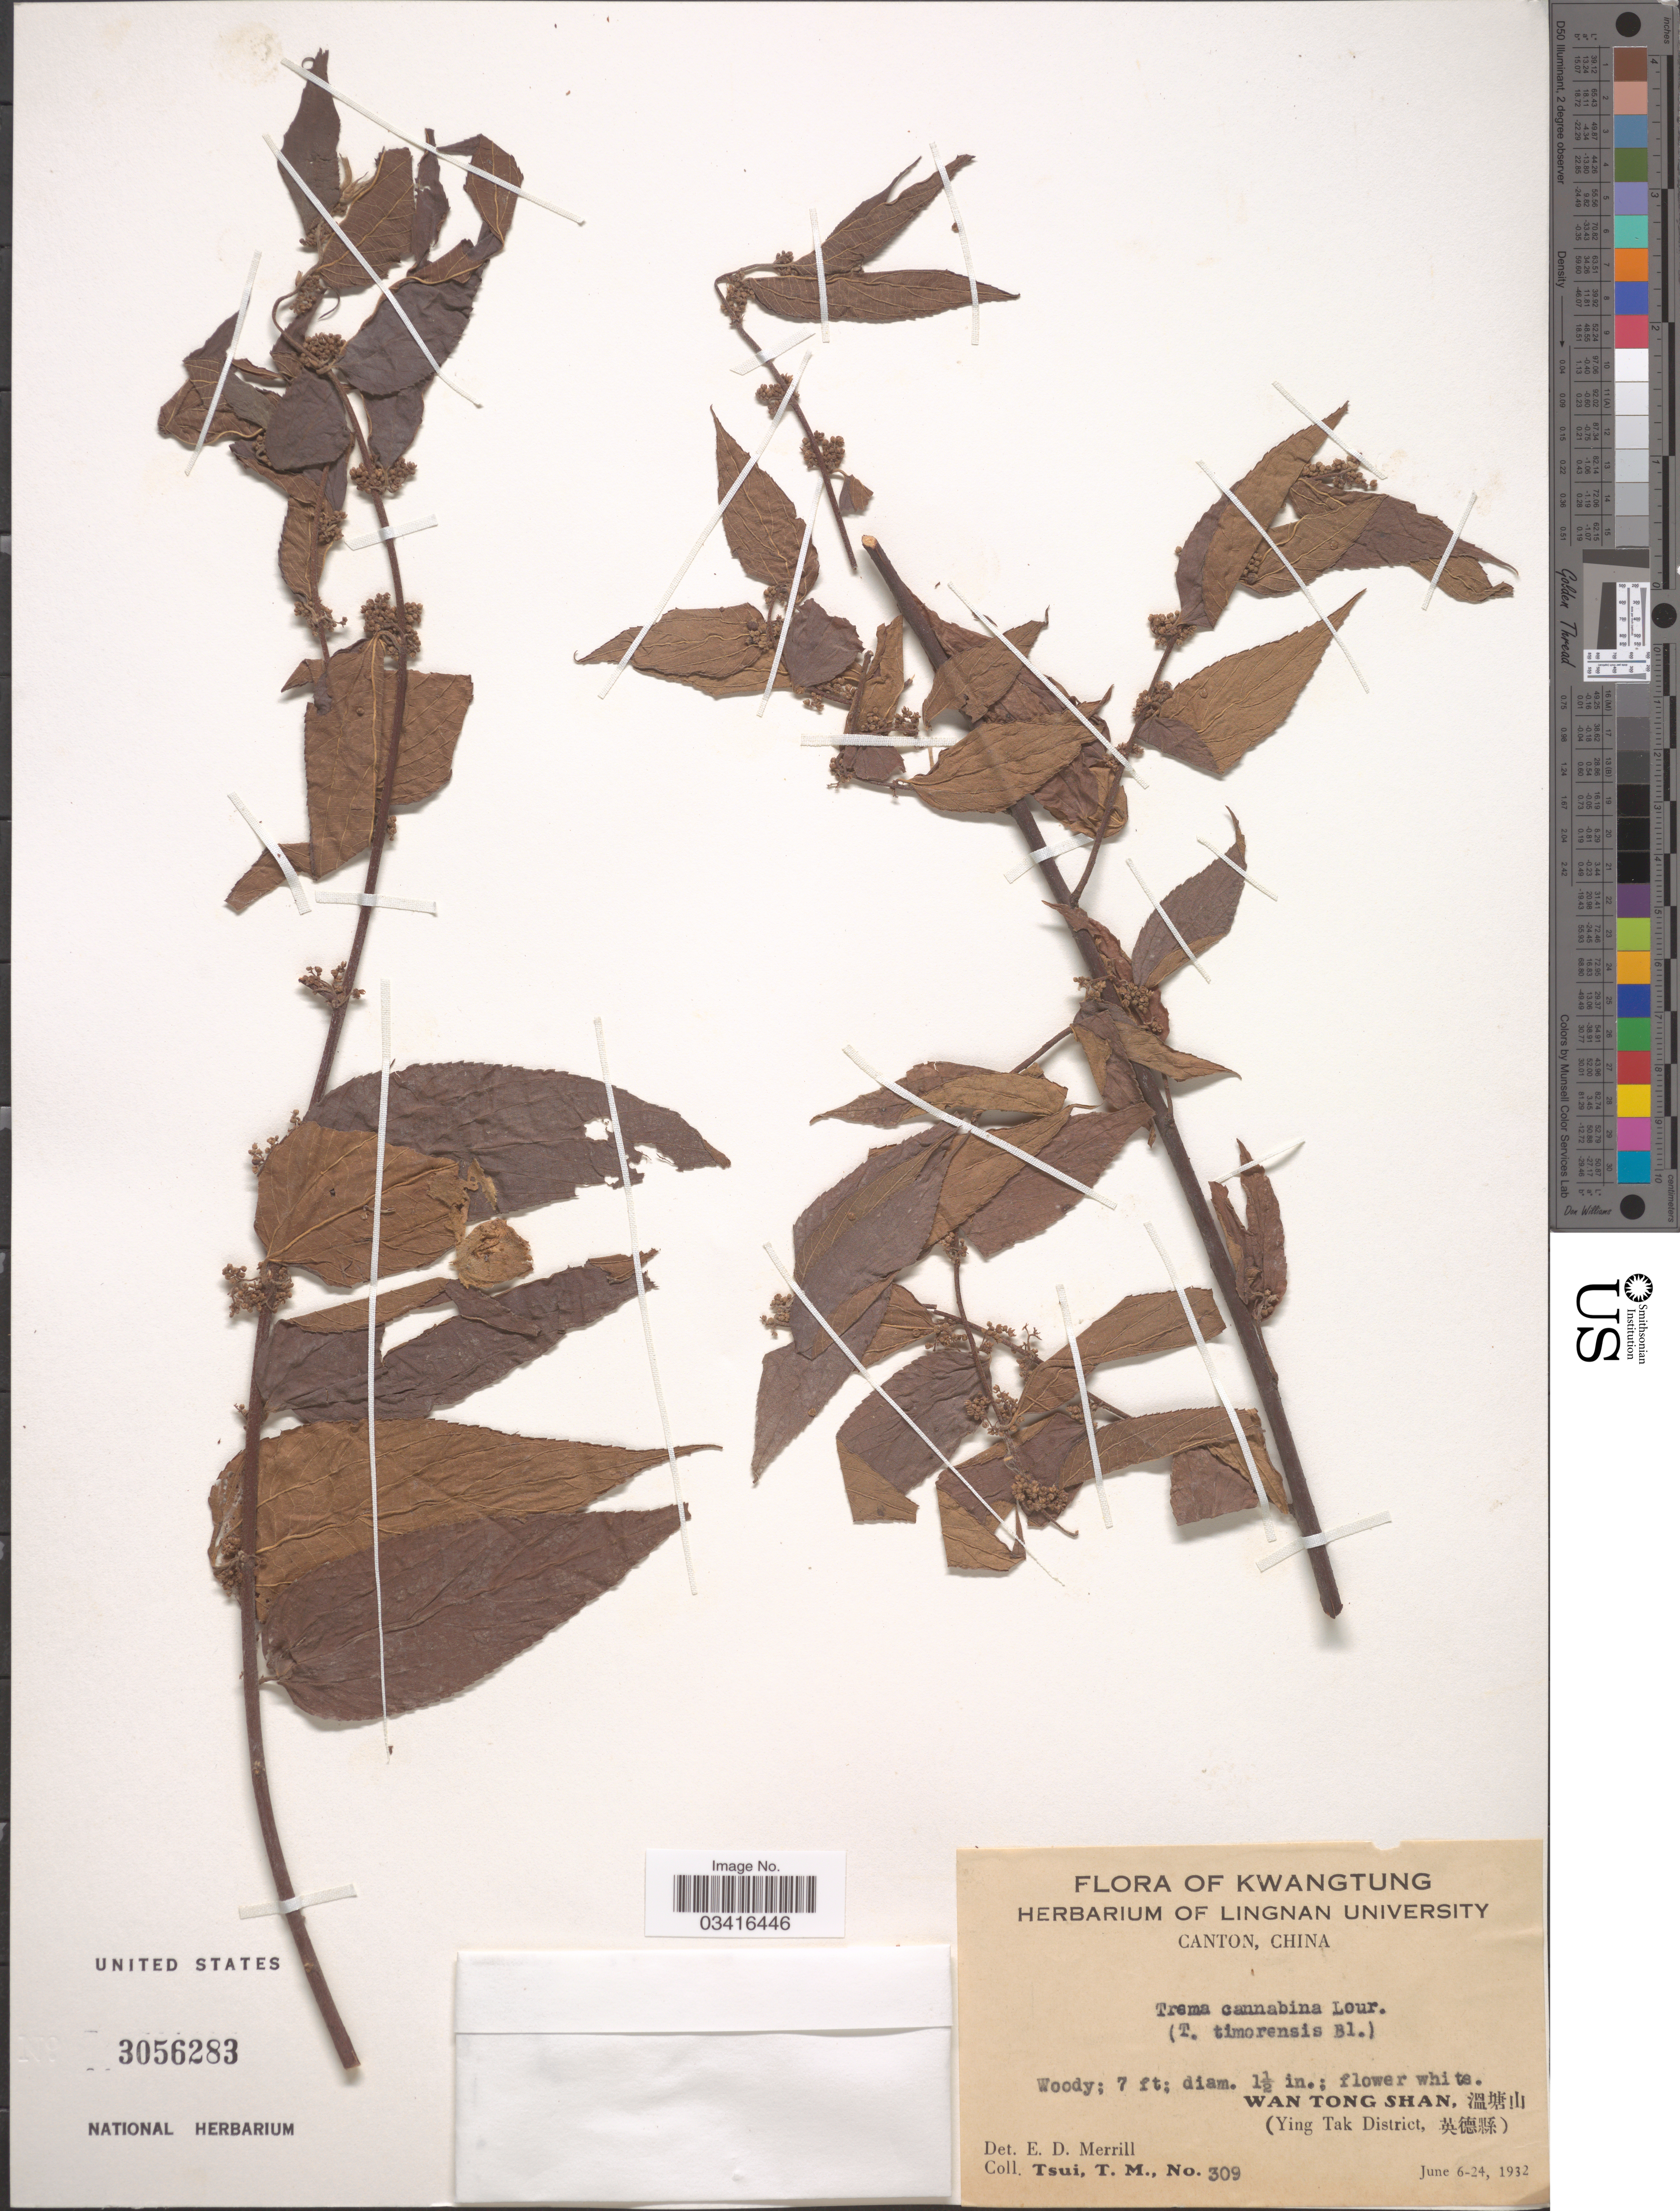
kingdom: Plantae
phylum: Tracheophyta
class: Magnoliopsida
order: Rosales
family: Cannabaceae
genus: Trema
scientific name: Trema cannabina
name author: Lour.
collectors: T. Tsui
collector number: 309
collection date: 1932-06-06/1932-06-24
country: China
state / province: Guangdong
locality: Kwangtung. Canton. Wan Tong Shan, X. (Ying Tak District, X).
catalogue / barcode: US 3056283